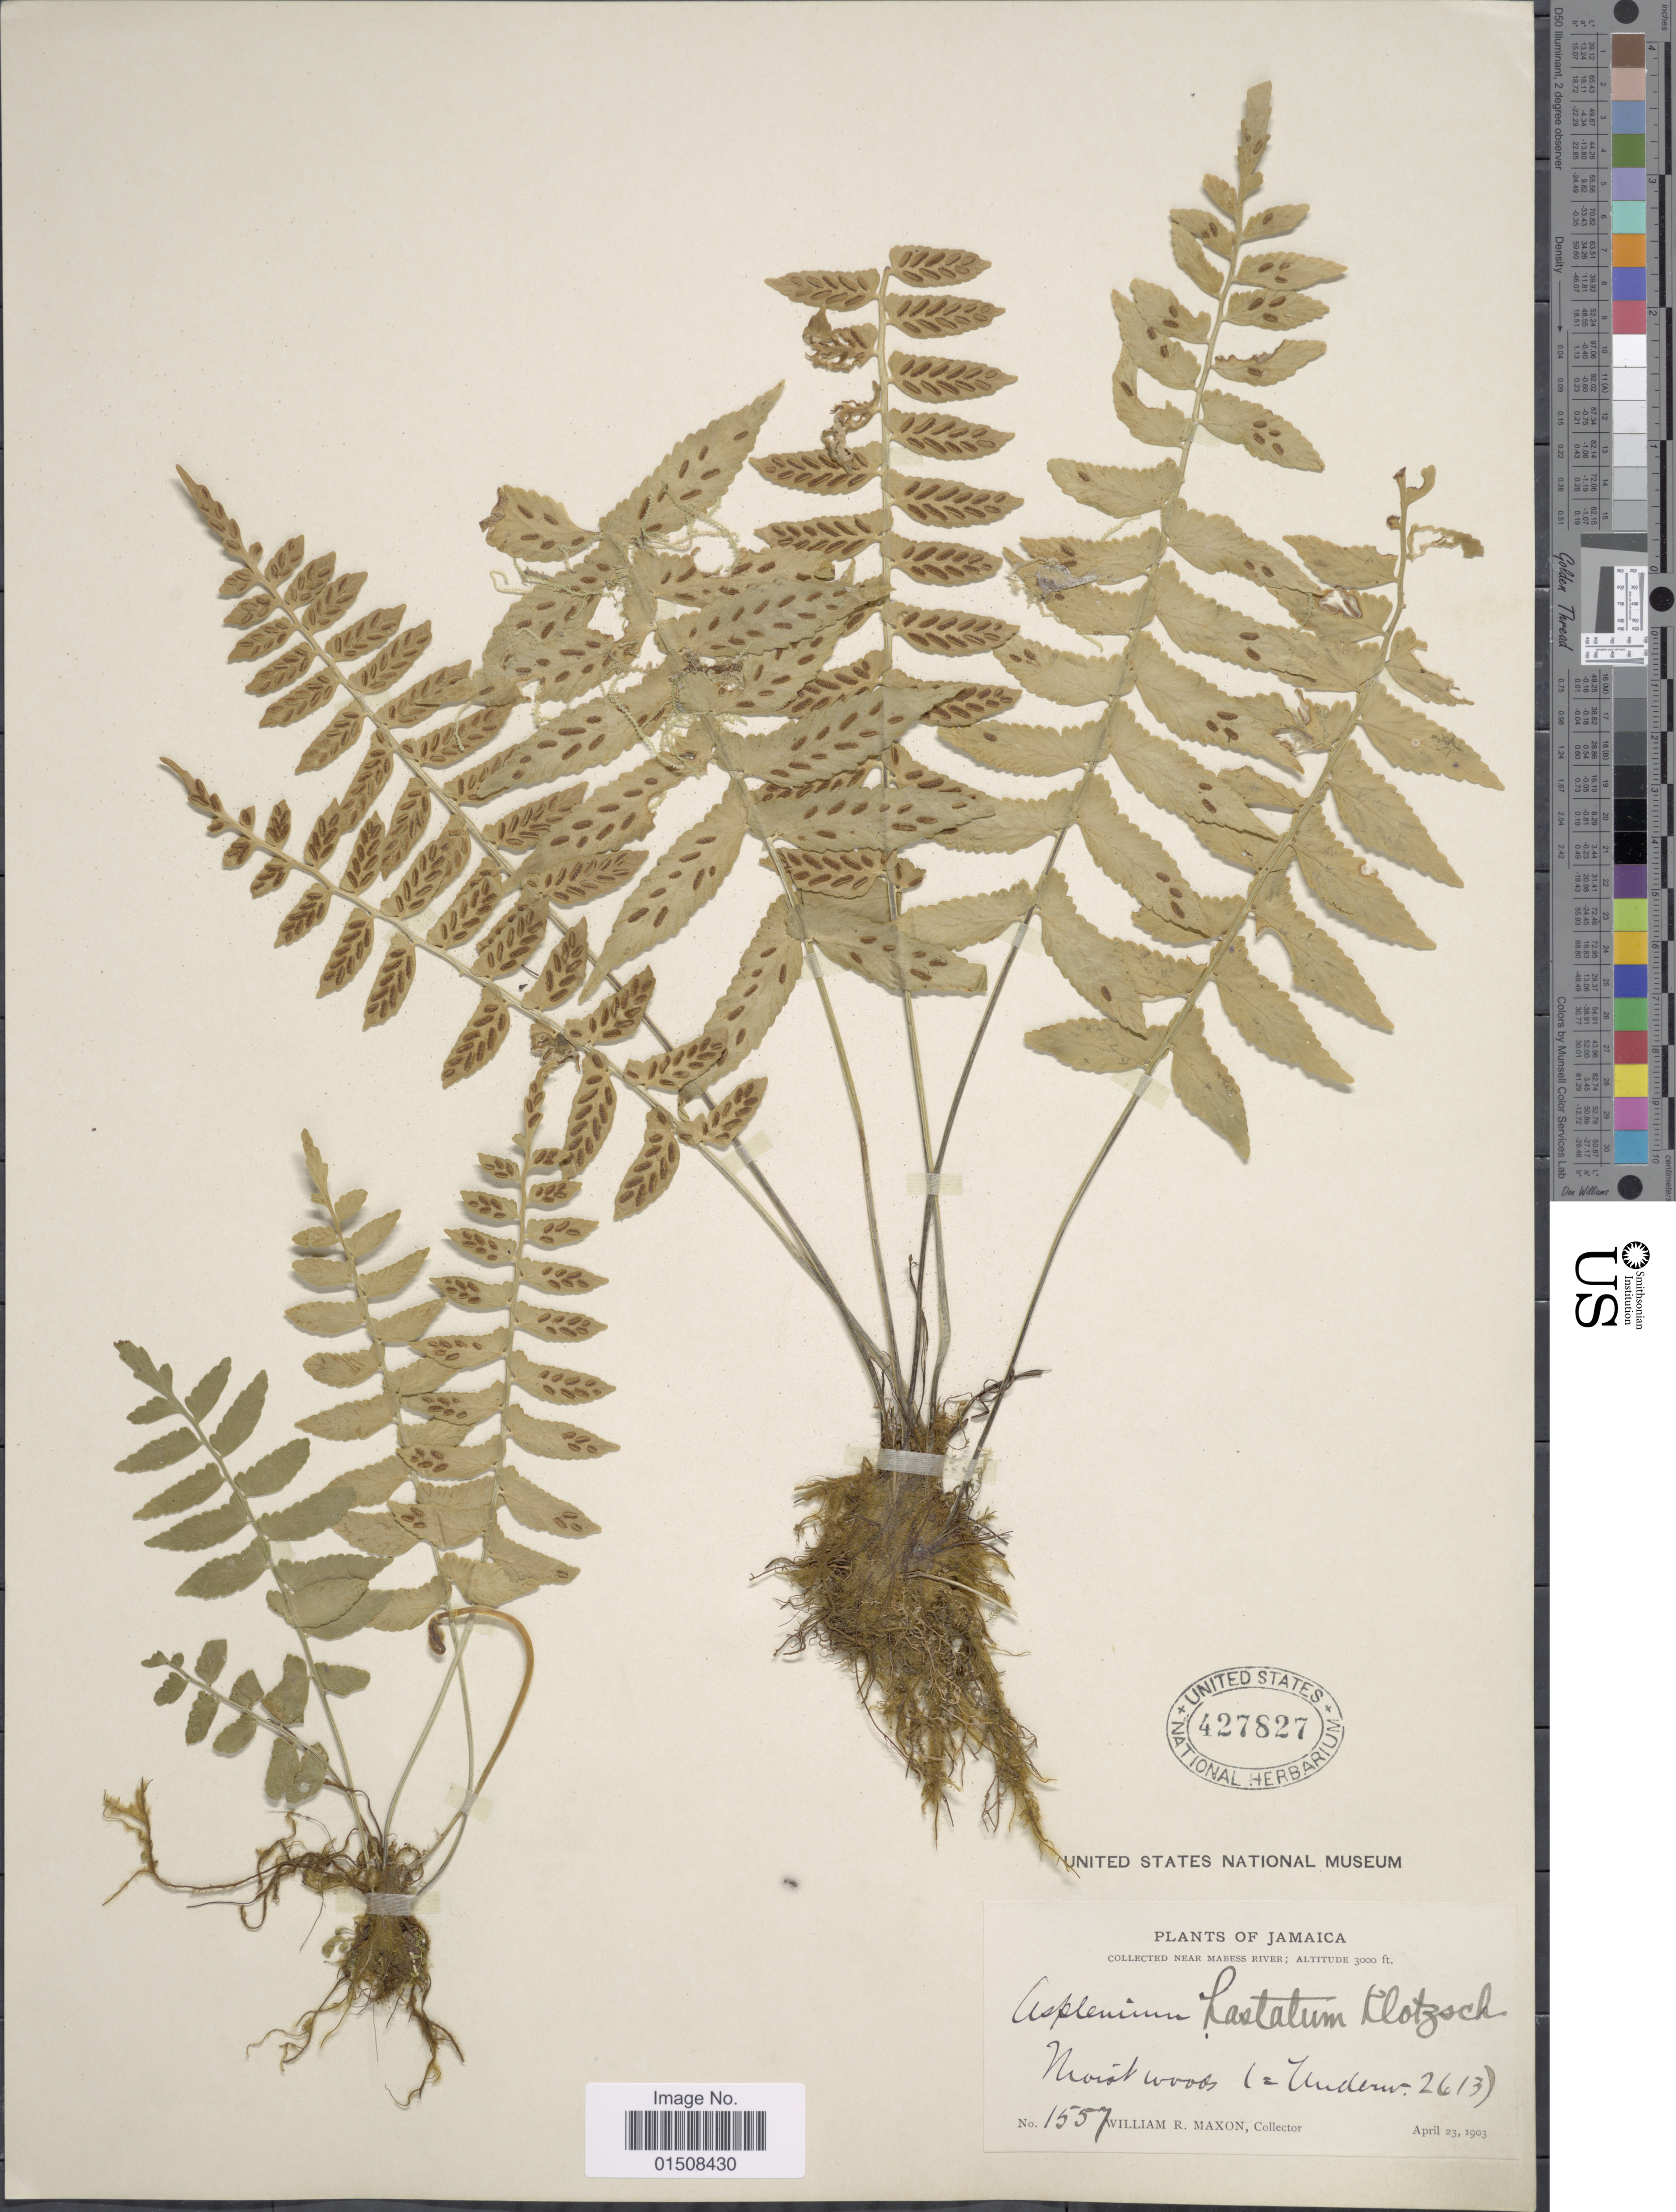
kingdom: Plantae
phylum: Tracheophyta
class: Polypodiopsida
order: Polypodiales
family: Aspleniaceae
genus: Asplenium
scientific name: Asplenium auriculatum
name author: Sw.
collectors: W. R. Maxon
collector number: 1557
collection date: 1903-04-23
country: Jamaica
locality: Near Mabess River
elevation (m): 914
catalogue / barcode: US 427827